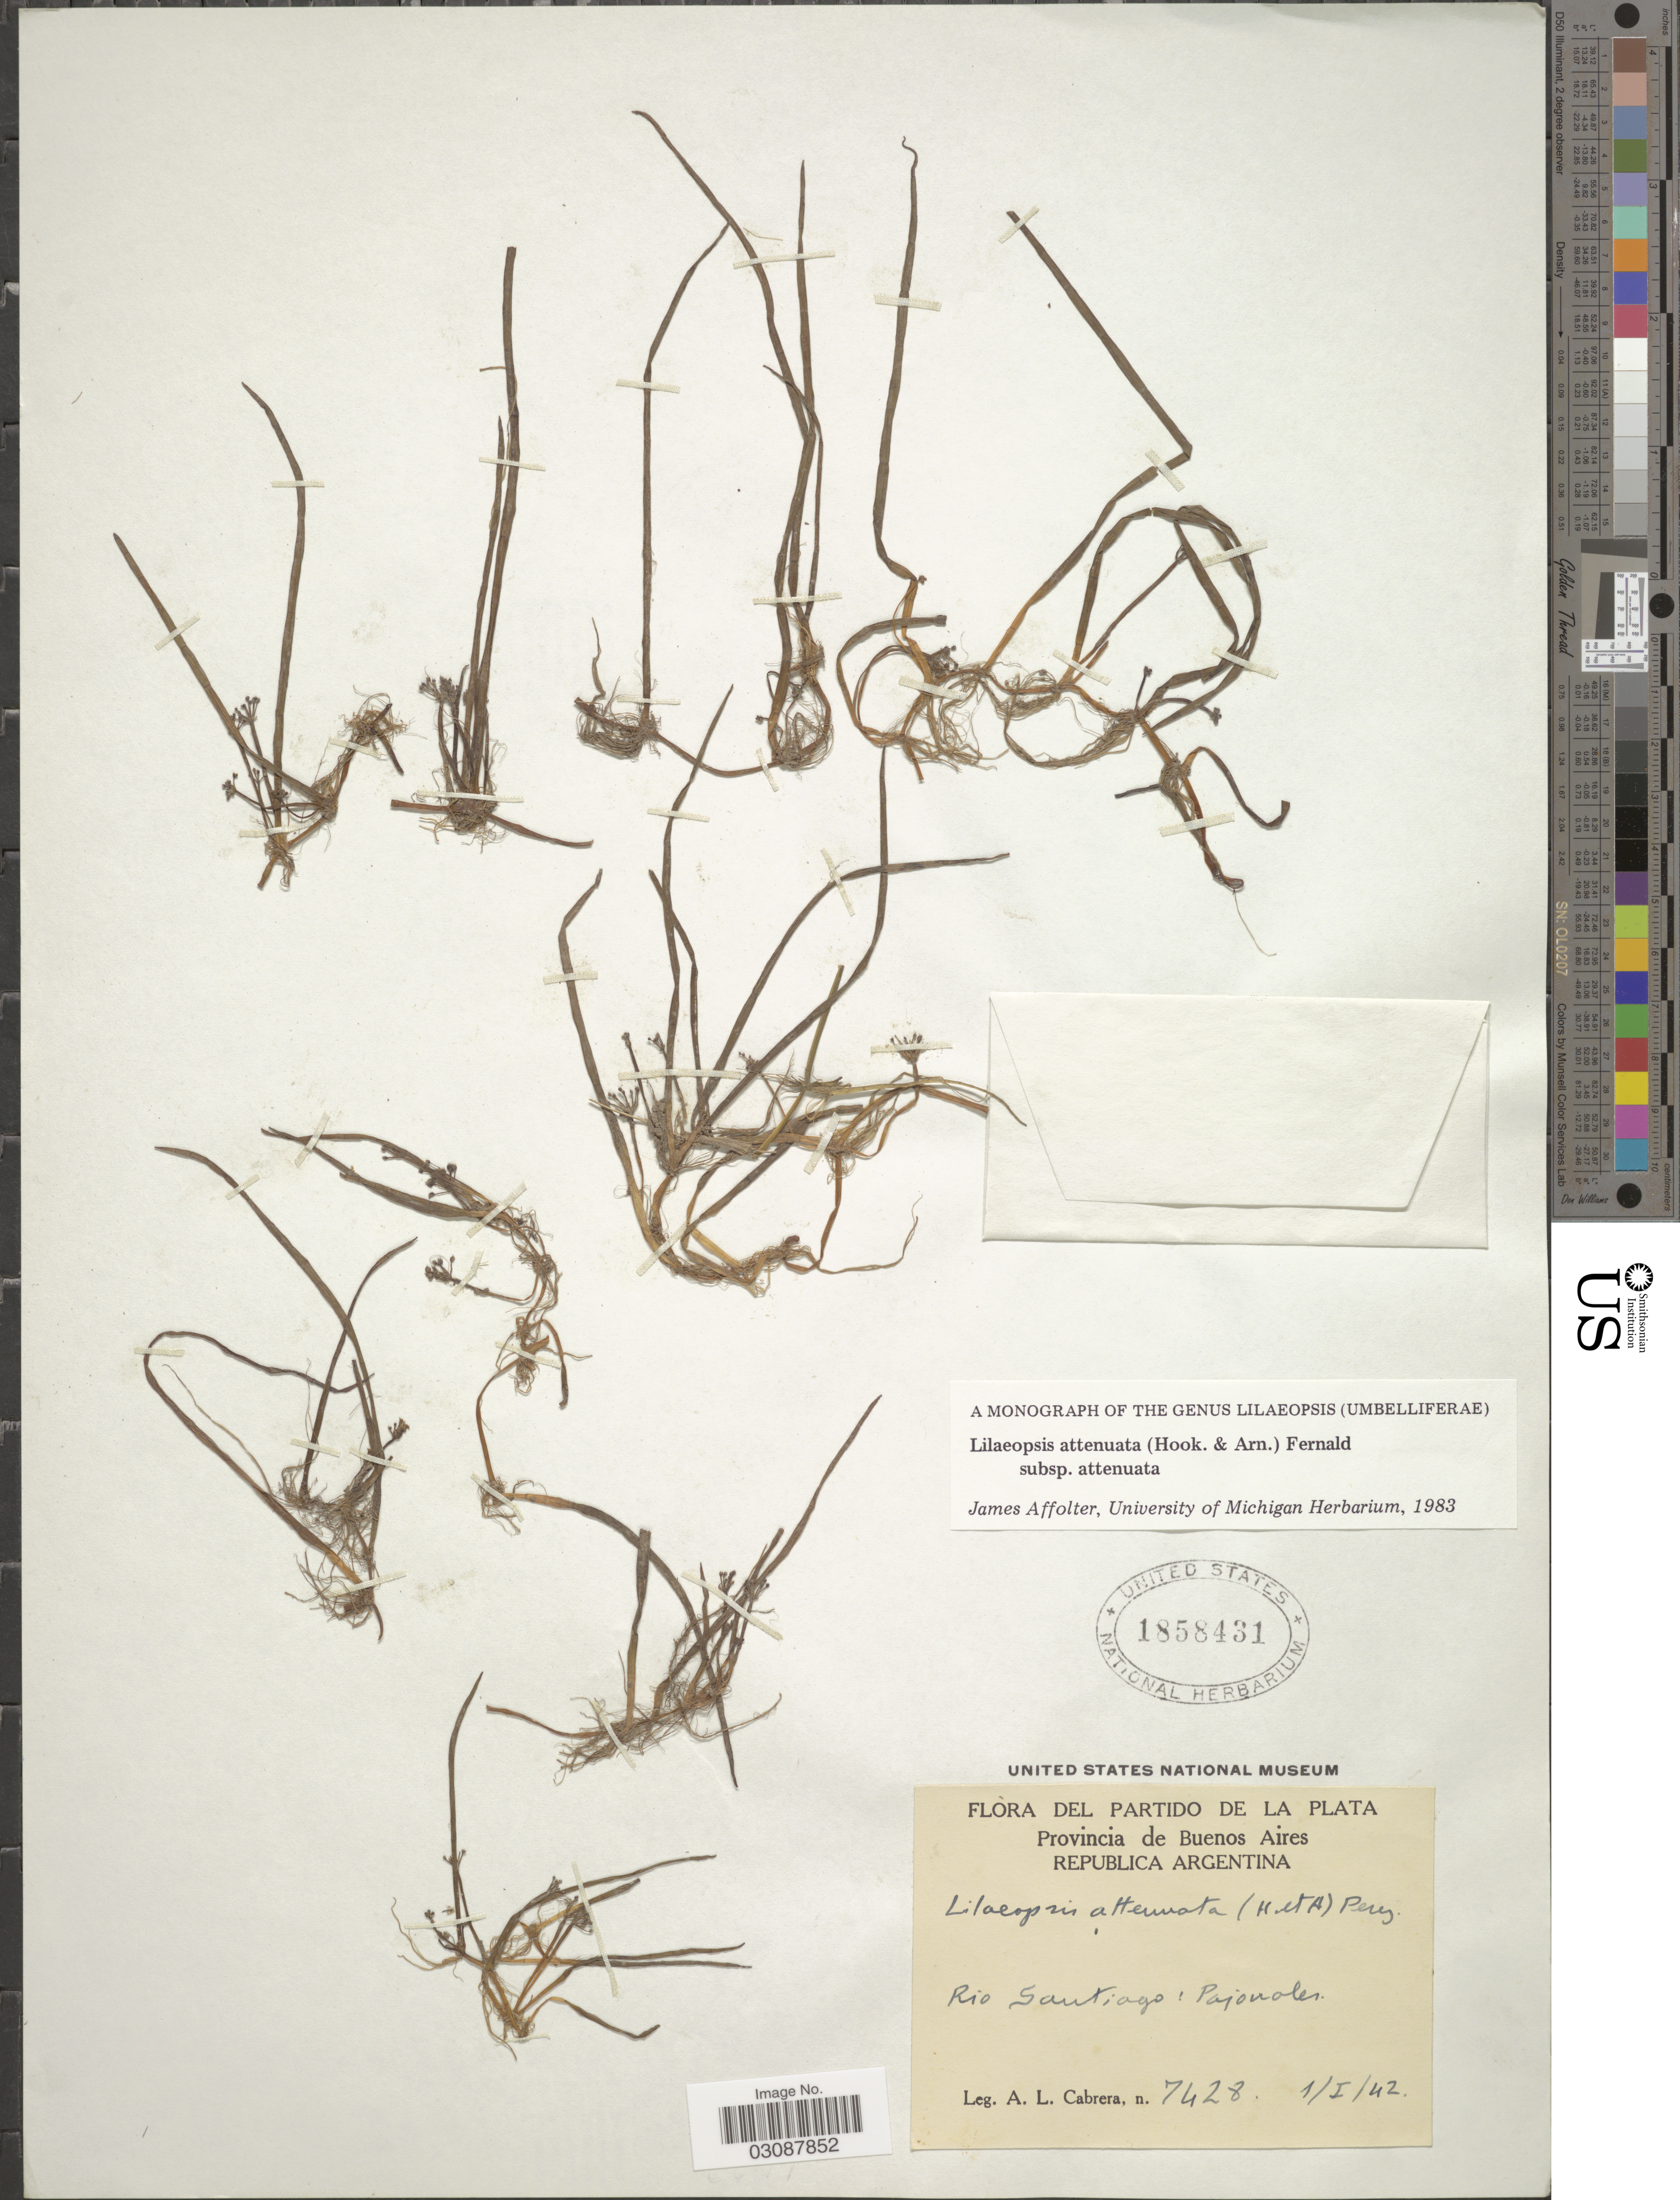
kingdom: Plantae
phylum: Tracheophyta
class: Magnoliopsida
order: Apiales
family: Apiaceae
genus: Lilaeopsis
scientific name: Lilaeopsis attenuata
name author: (Hook. & Arn.) Fernald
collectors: A. L. Cabrera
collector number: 7428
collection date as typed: Transcribed d/m/y: 1/1/42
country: Argentina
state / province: Buenos Aires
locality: Del Partido De La Plata, Rio Santiago; Pajonoles.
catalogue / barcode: US 1858431